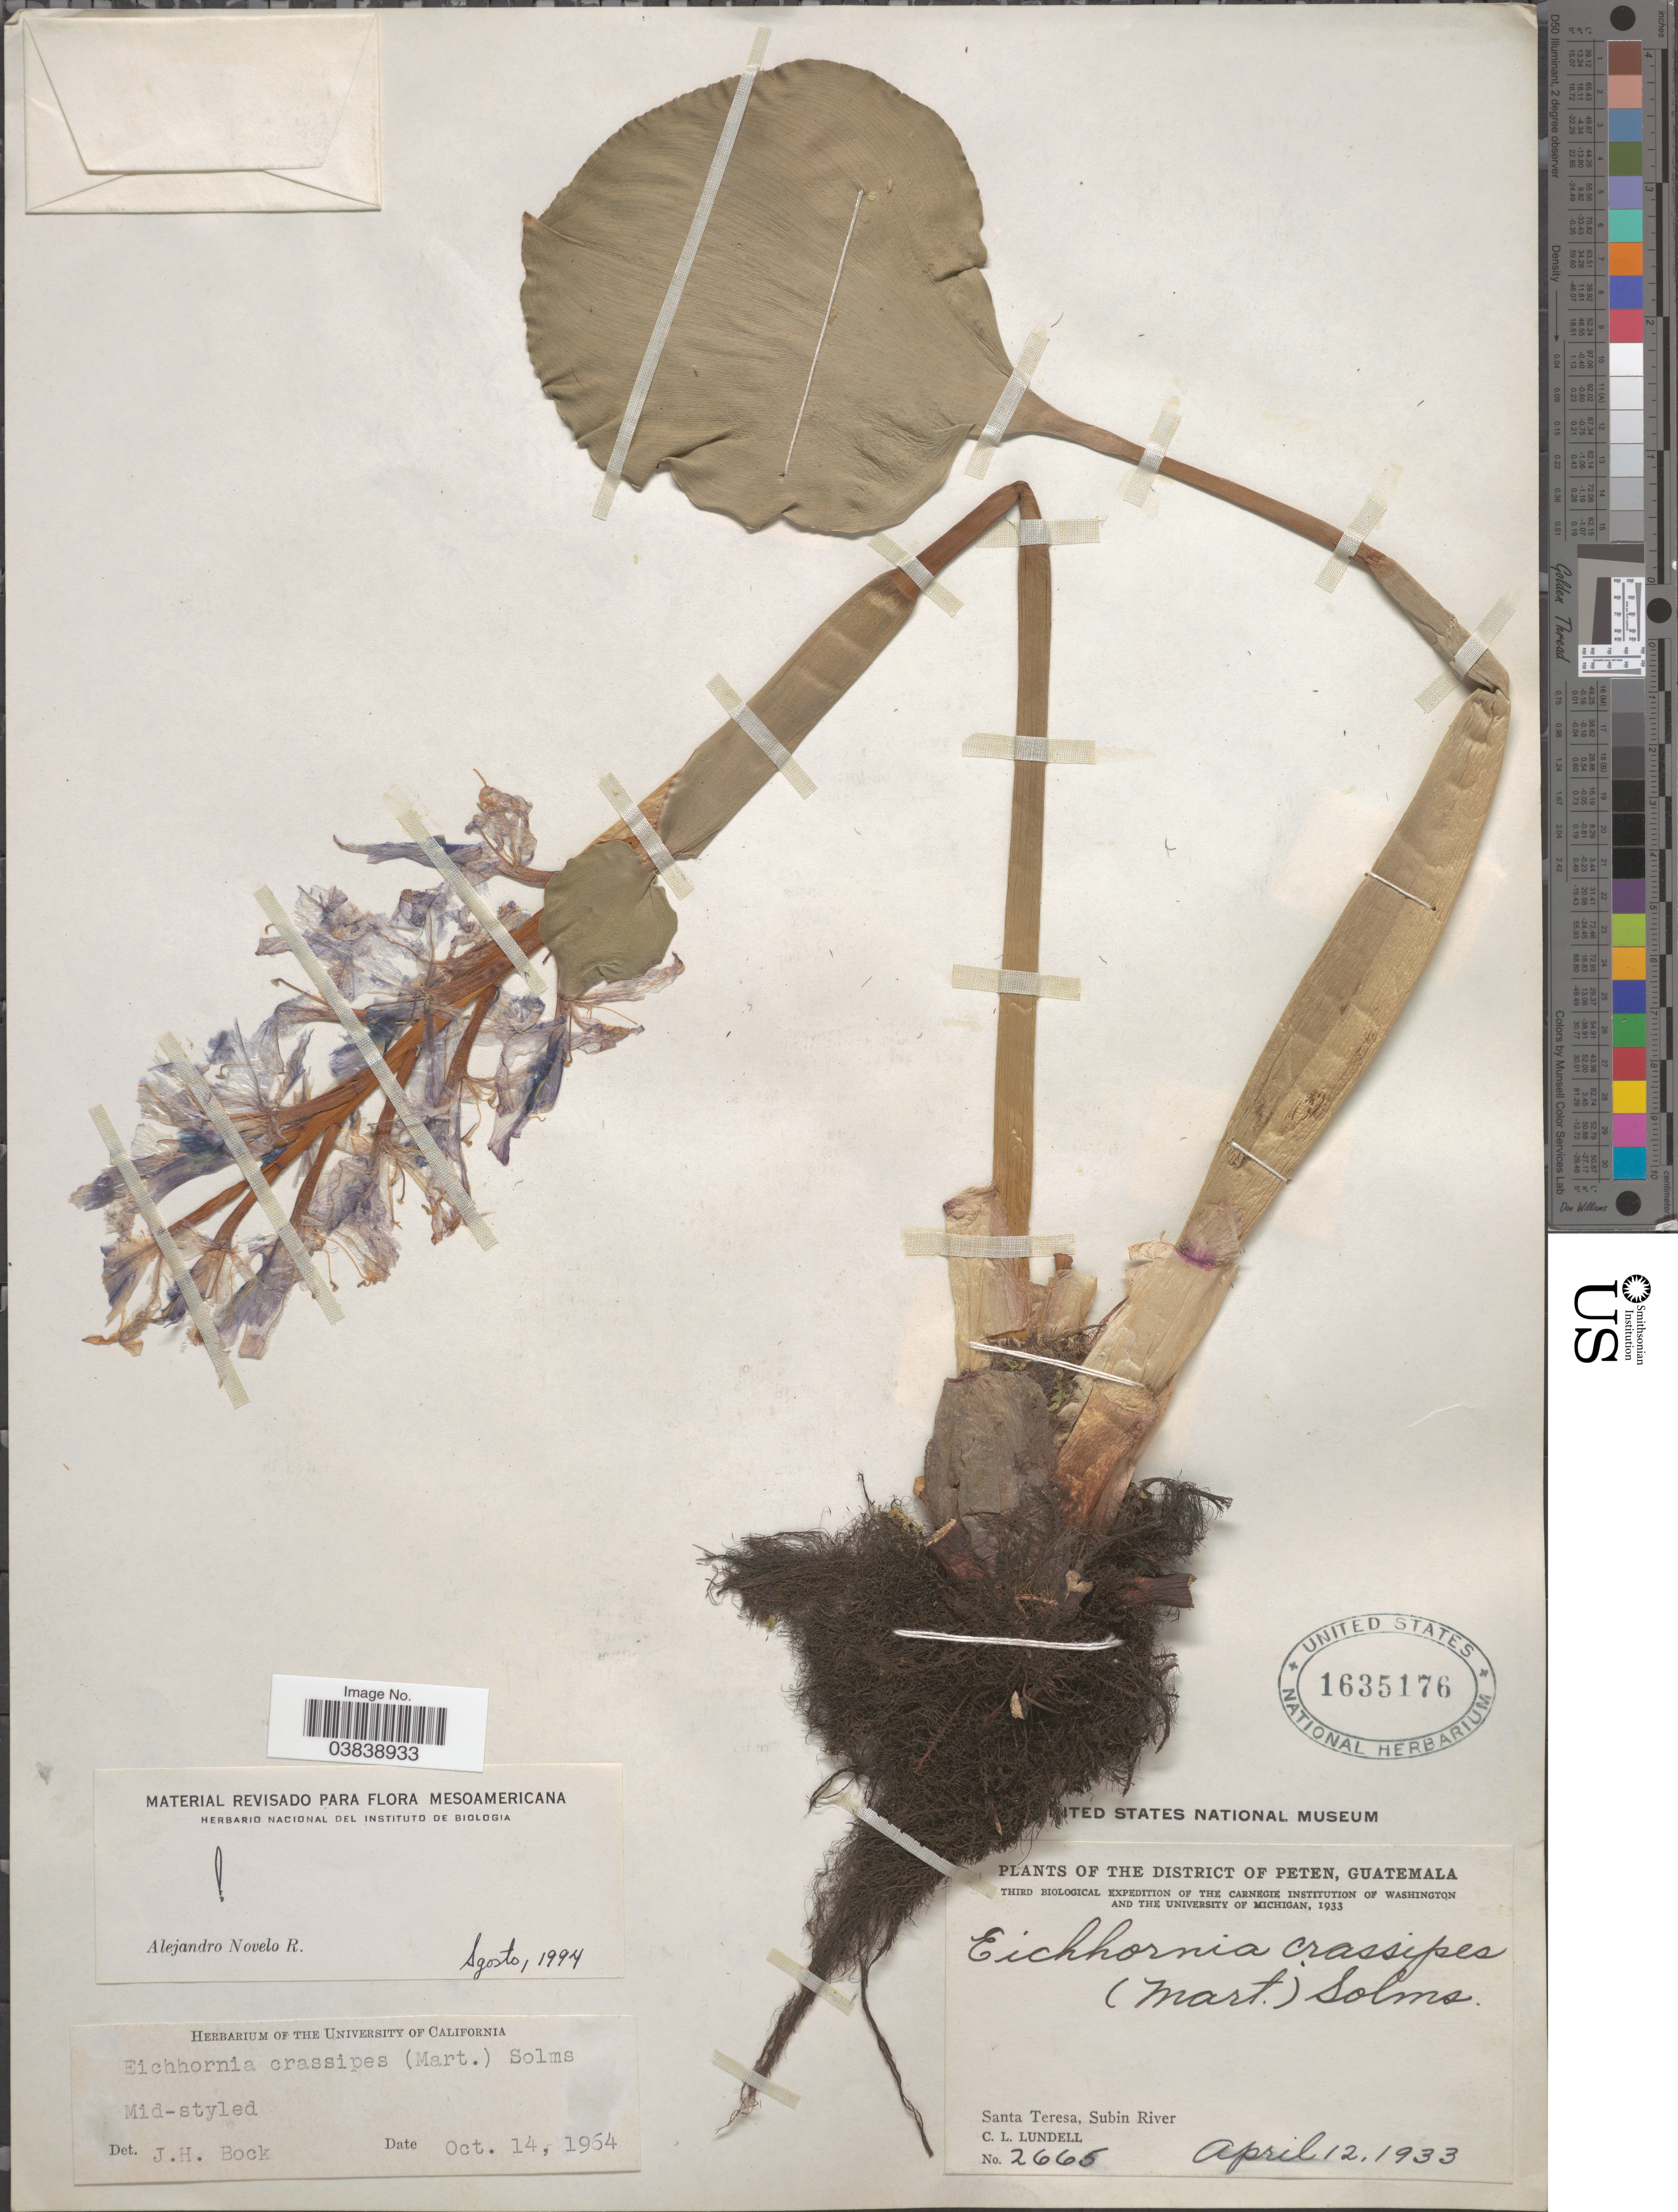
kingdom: Plantae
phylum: Tracheophyta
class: Liliopsida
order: Commelinales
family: Pontederiaceae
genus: Eichhornia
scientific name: Eichhornia crassipes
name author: (Mart.) Solms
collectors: C. L. Lundell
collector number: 2665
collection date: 1933-04-12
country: Guatemala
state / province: El Peten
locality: The District of Peten. Santa Teresa, Subin River.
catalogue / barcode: US 1635176